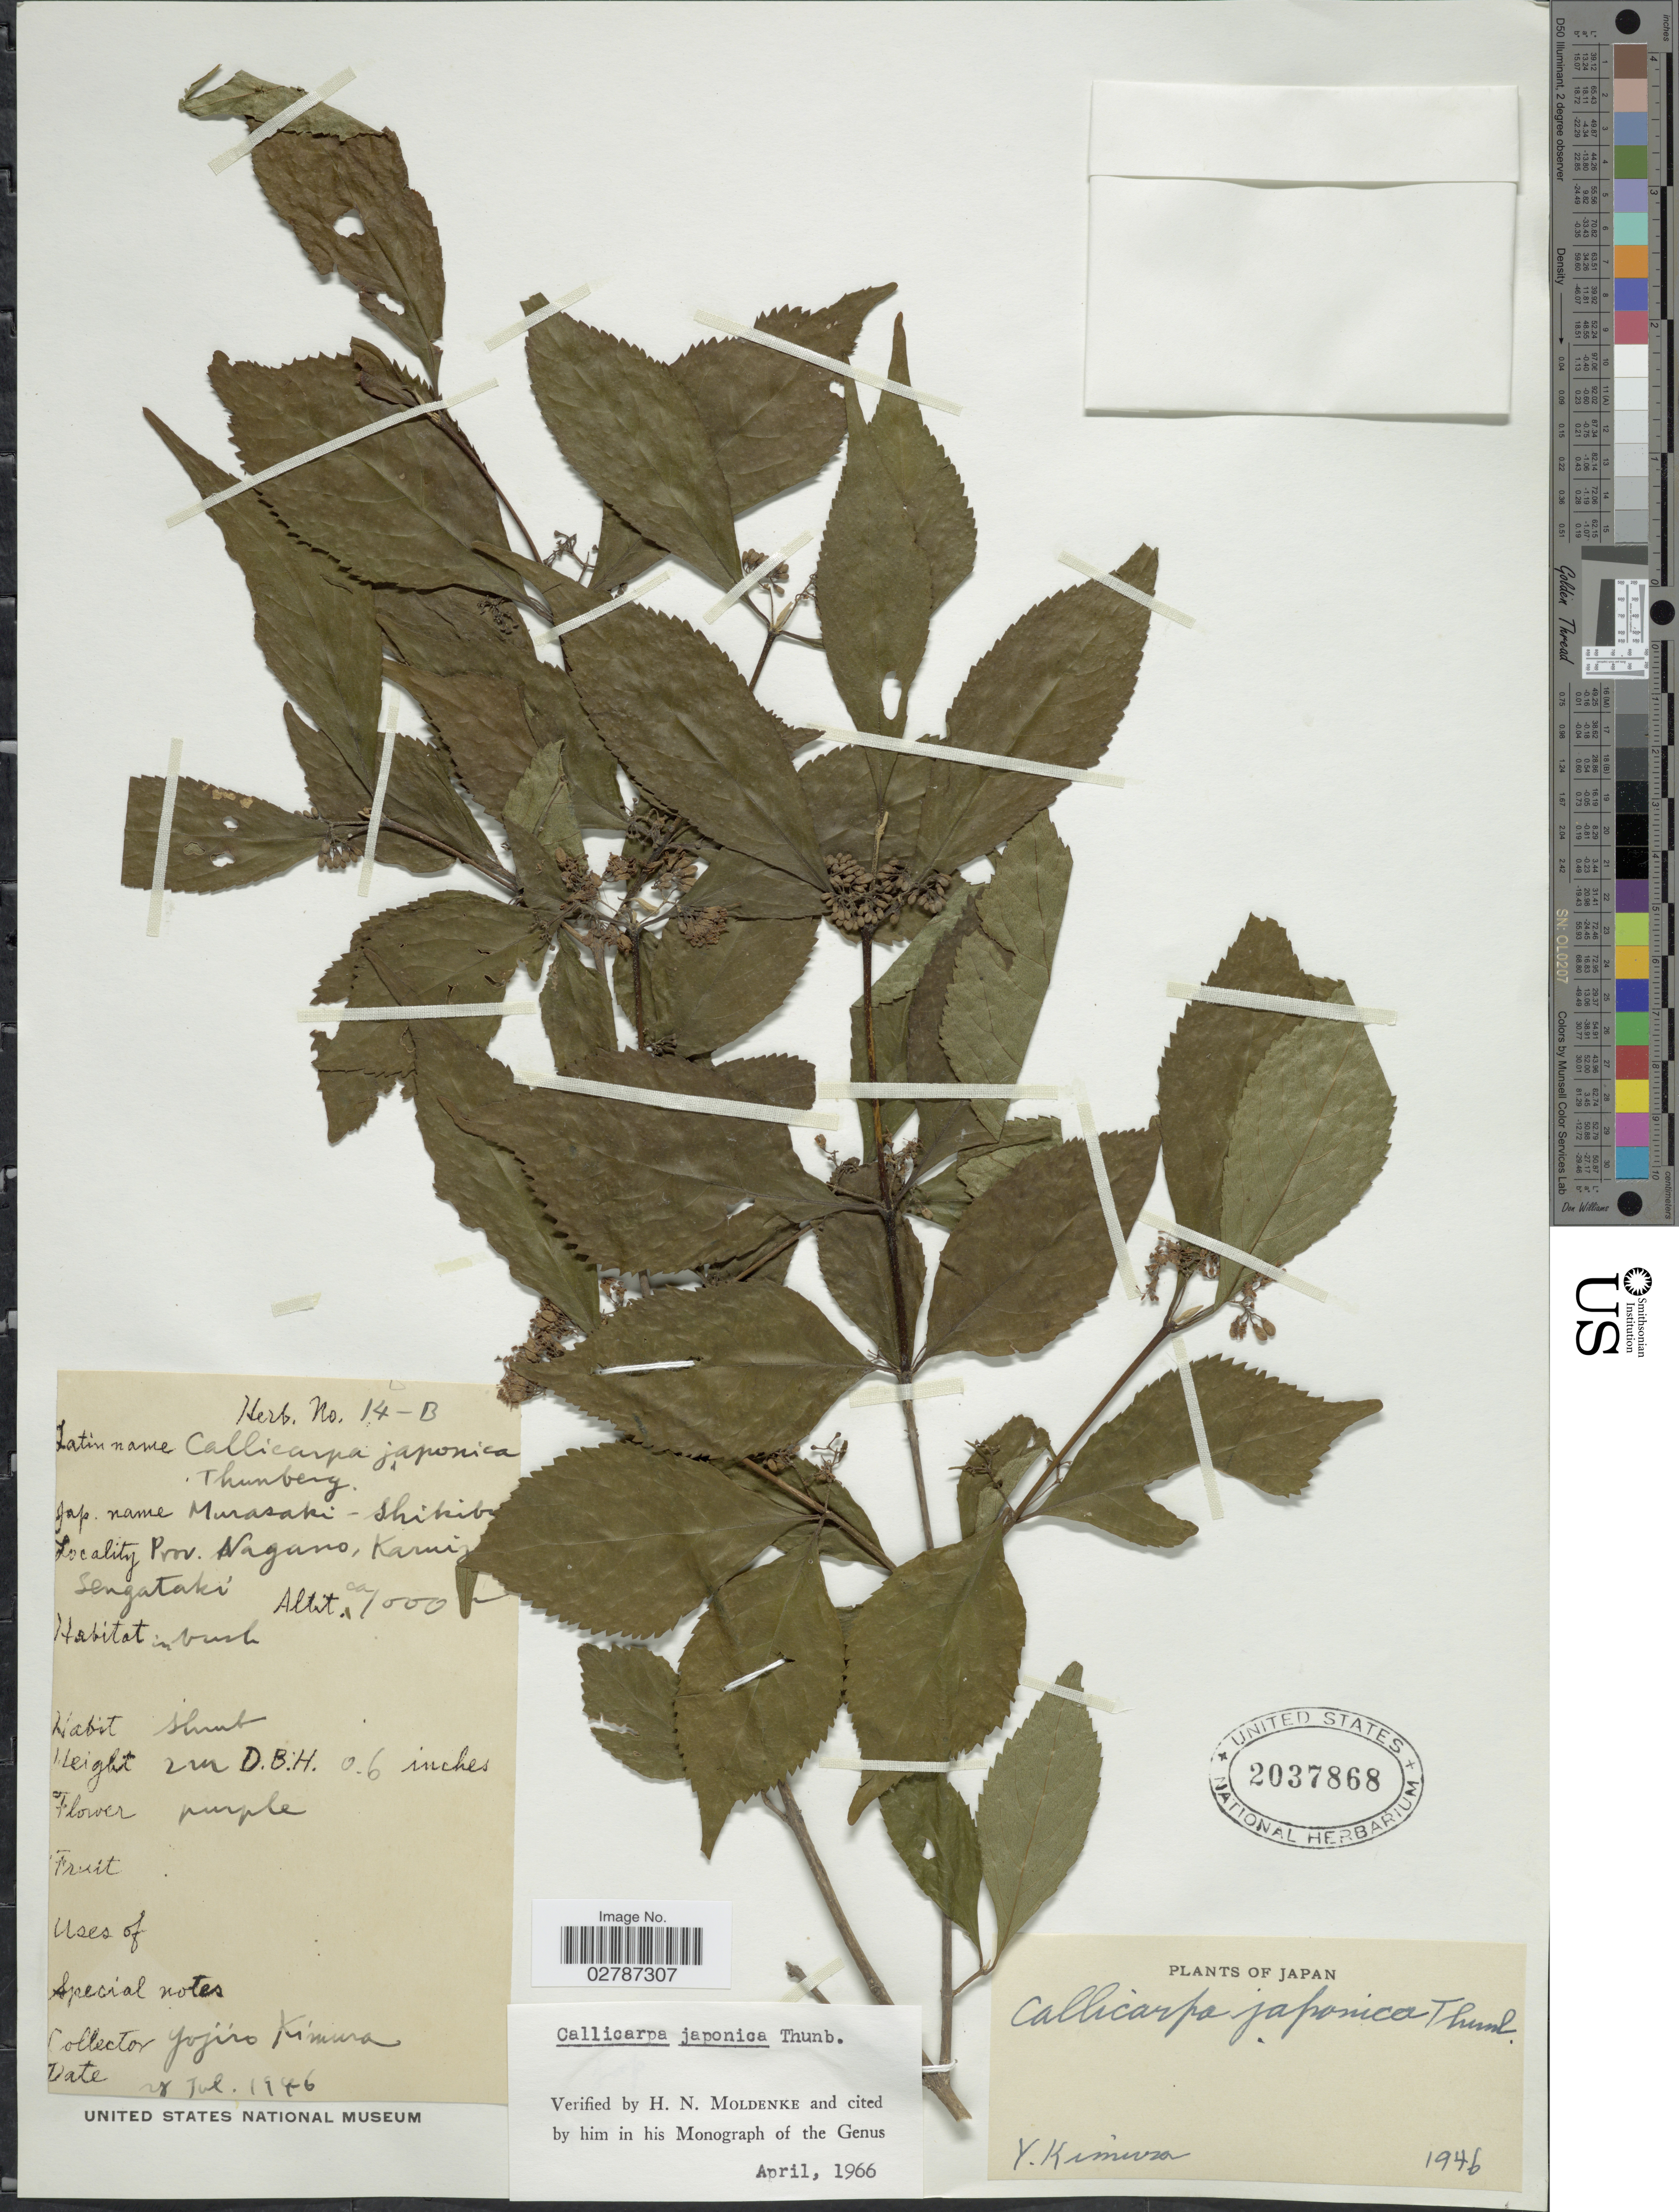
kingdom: Plantae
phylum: Tracheophyta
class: Magnoliopsida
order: Lamiales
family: Lamiaceae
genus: Callicarpa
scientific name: Callicarpa japonica var. japonica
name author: Thunb.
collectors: Y. Kimura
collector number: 14-B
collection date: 1946-07-28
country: Japan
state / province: Nagano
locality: Karuizawa, Senegataki.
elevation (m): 1000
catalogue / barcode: US 2037868